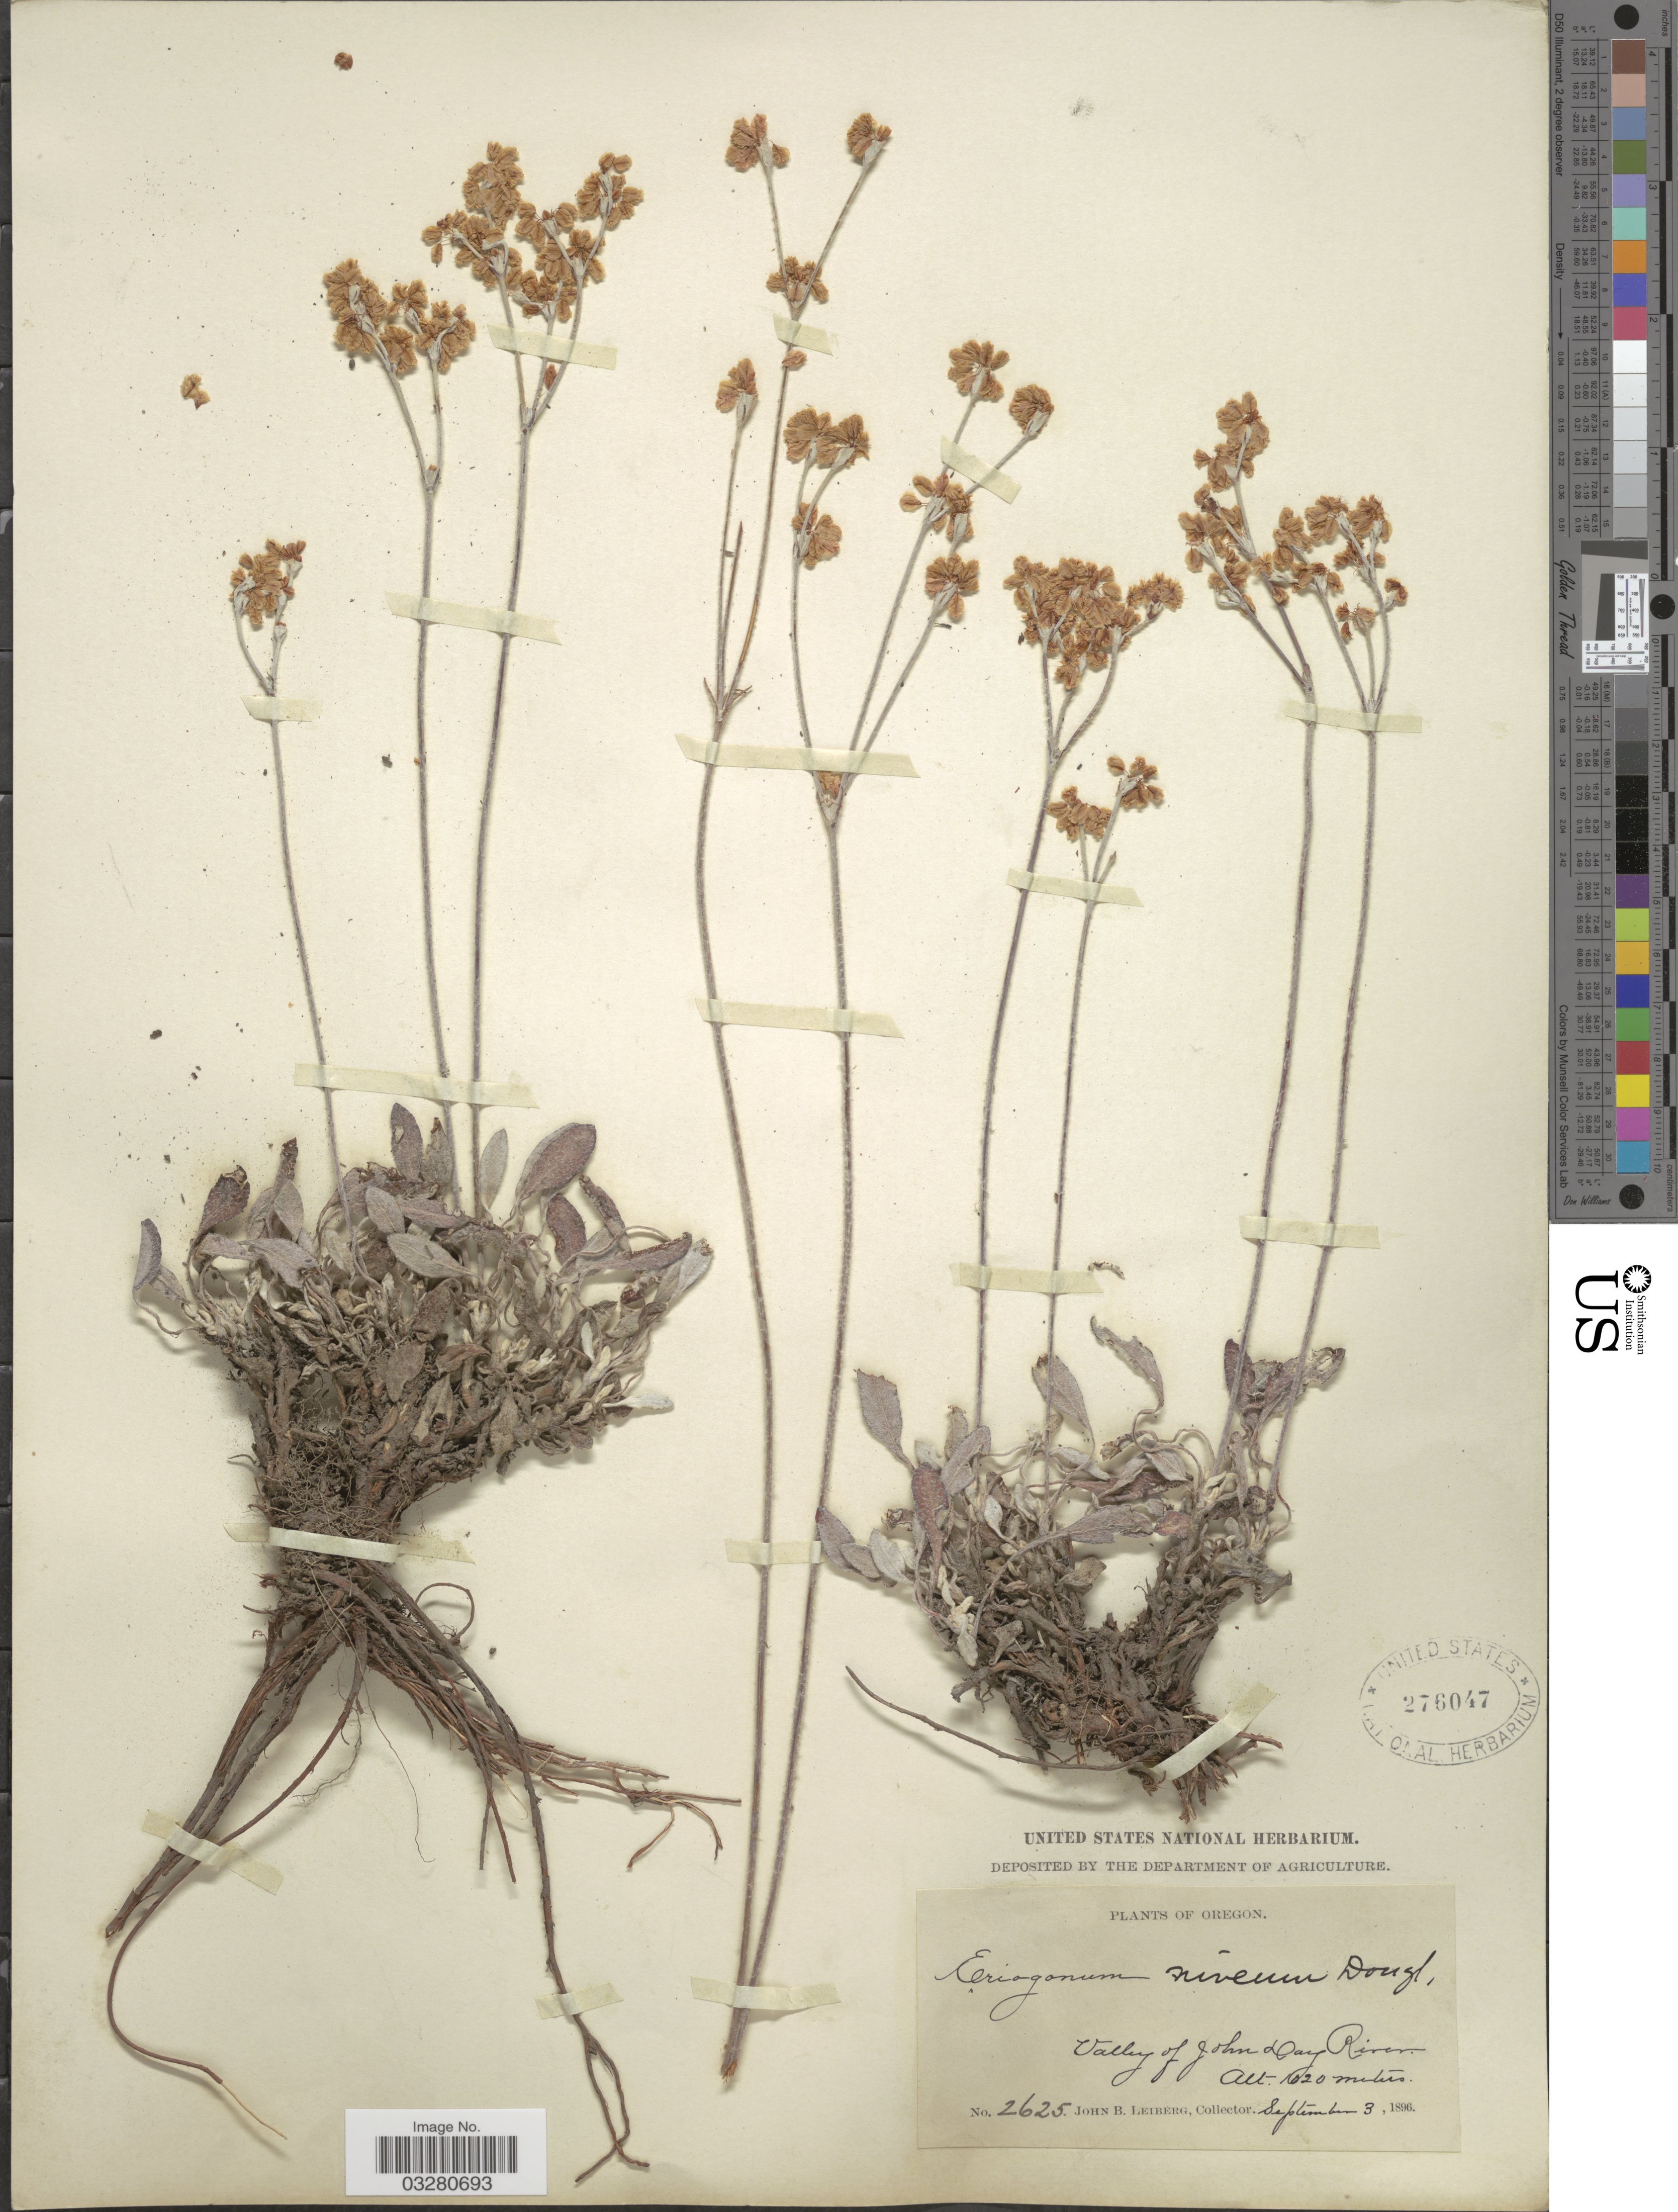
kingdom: Plantae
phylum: Tracheophyta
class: Magnoliopsida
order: Caryophyllales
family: Polygonaceae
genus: Eriogonum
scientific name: Eriogonum proliferum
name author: Torr. & A. Gray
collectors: J. B. Leiberg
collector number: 2625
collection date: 1896-09-03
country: United States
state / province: Oregon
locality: Valley of John Day River.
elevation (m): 1020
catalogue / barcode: US 276047